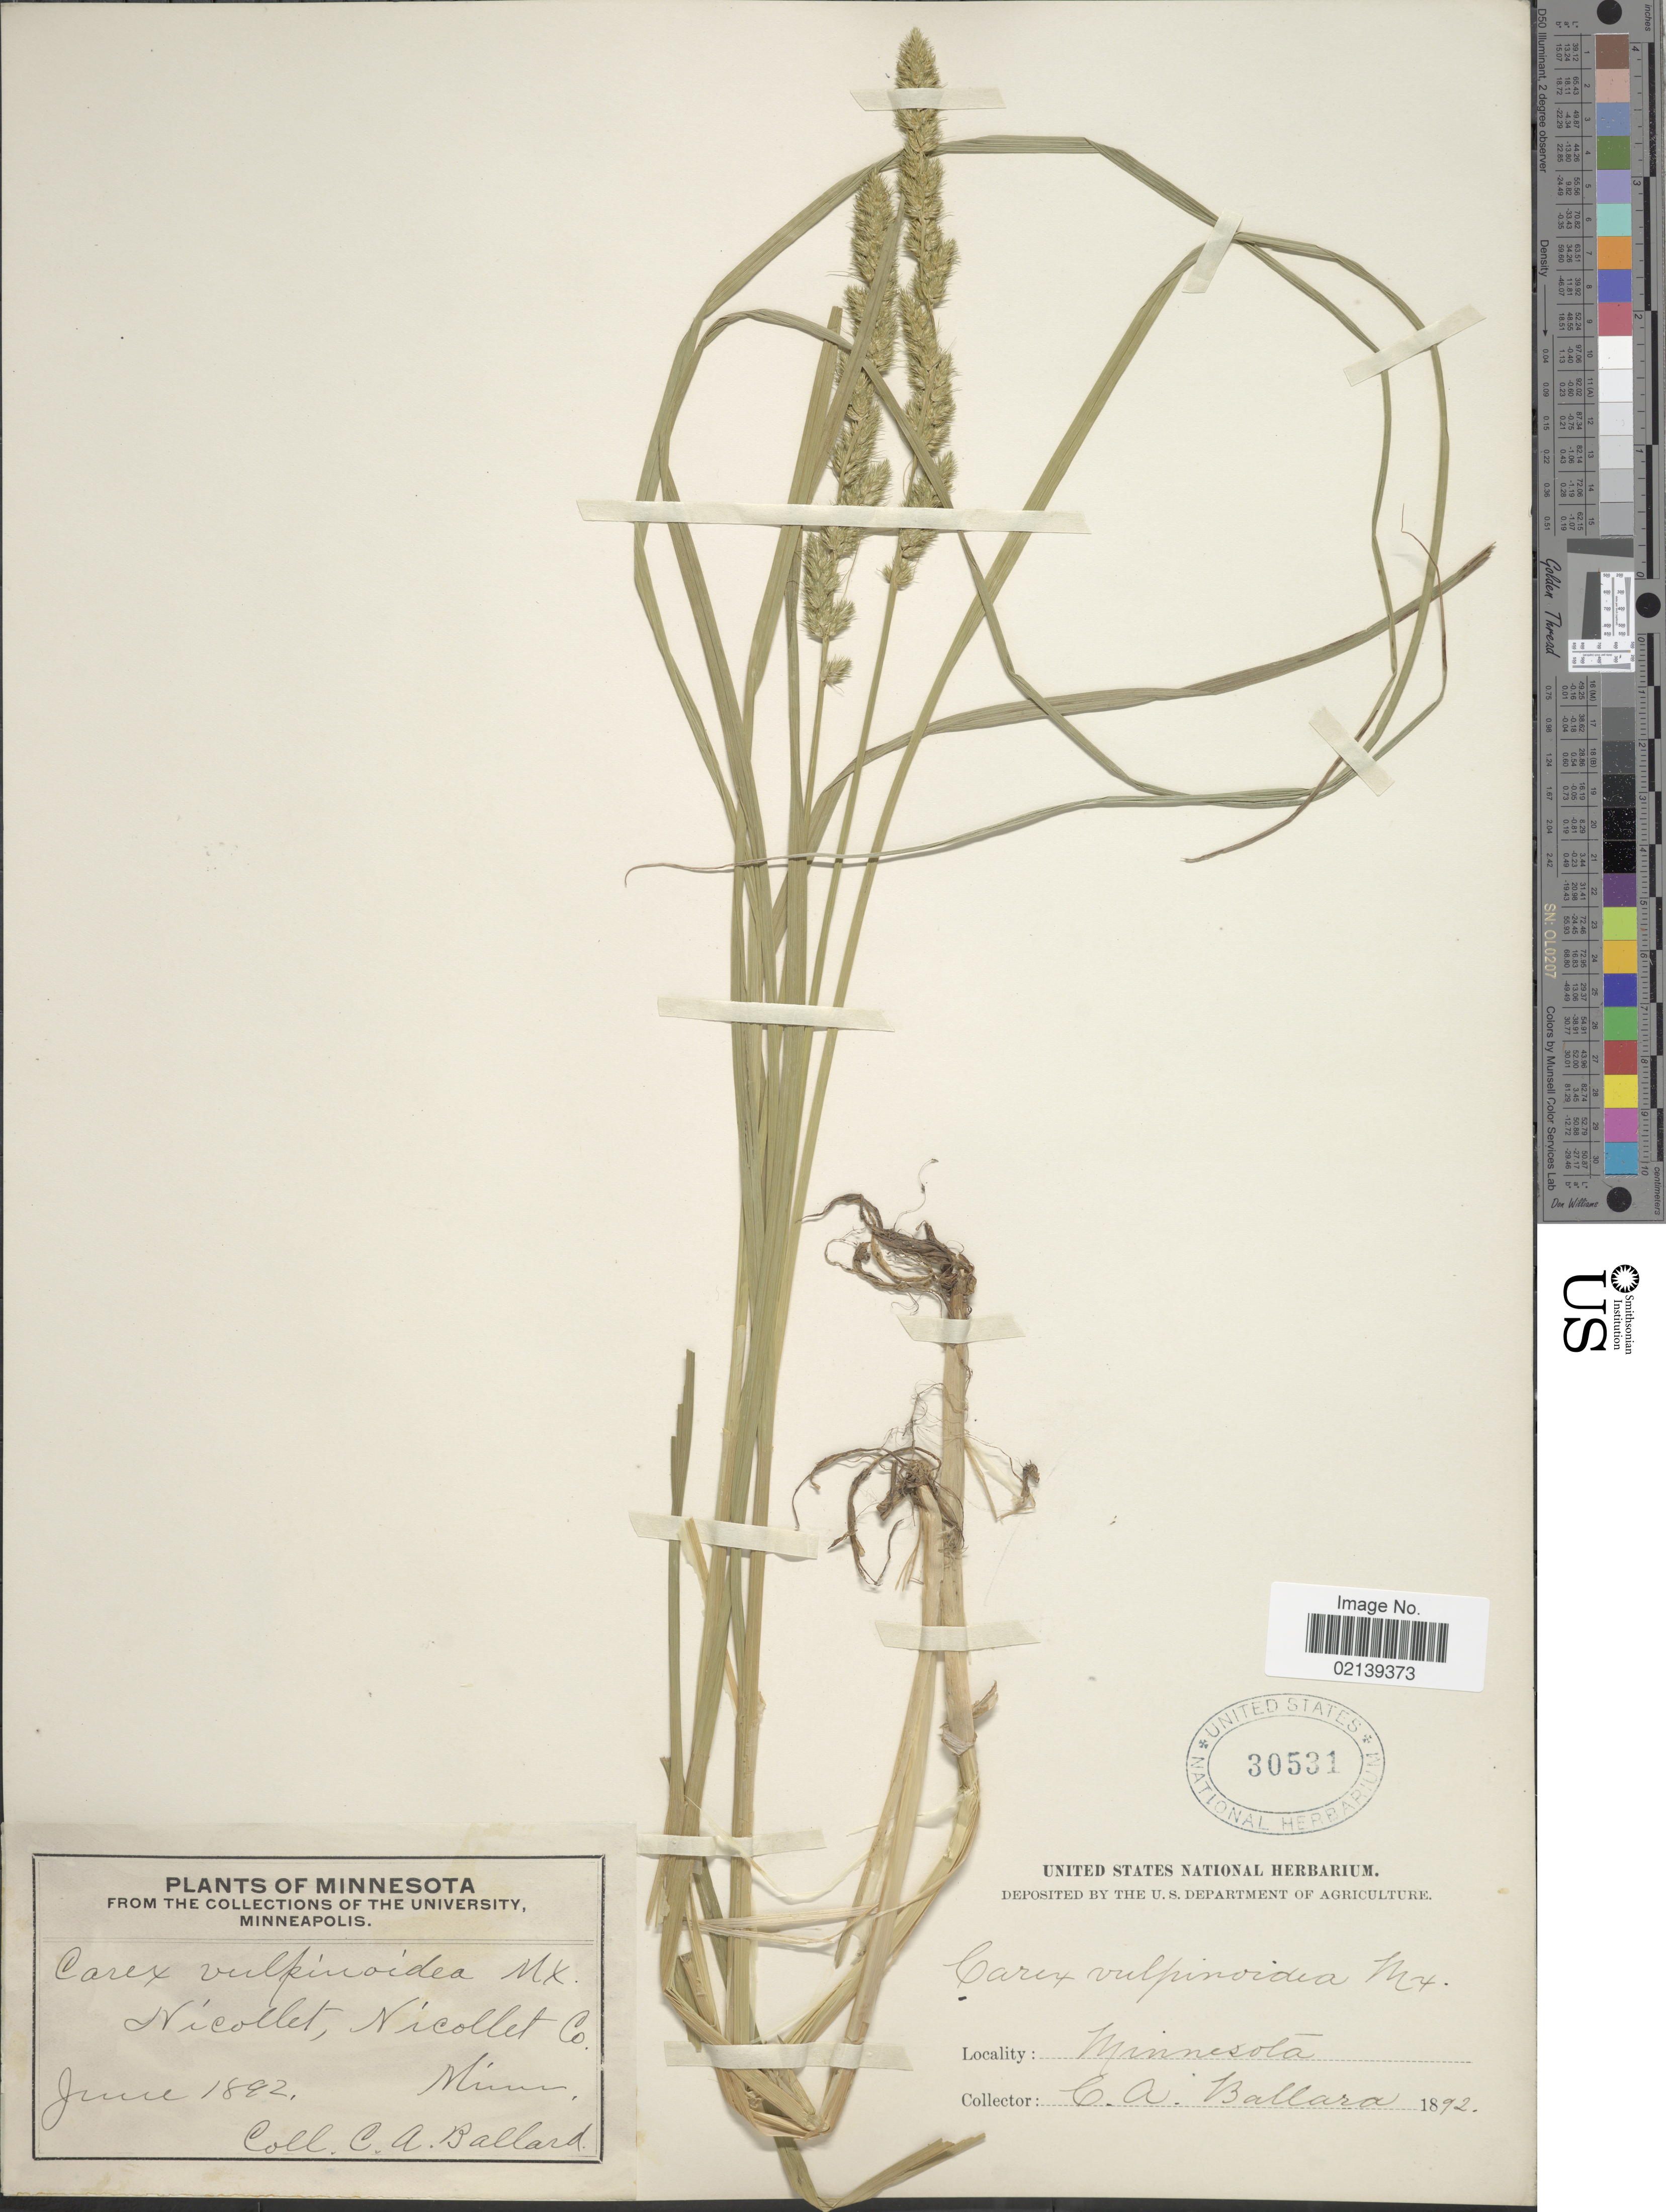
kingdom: Plantae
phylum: Tracheophyta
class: Liliopsida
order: Poales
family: Cyperaceae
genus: Carex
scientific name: Carex vulpinoidea Michx.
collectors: C. A. Ballard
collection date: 1892-06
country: United States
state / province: Minnesota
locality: Nicollet, Nicollet Co.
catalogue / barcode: US 30531